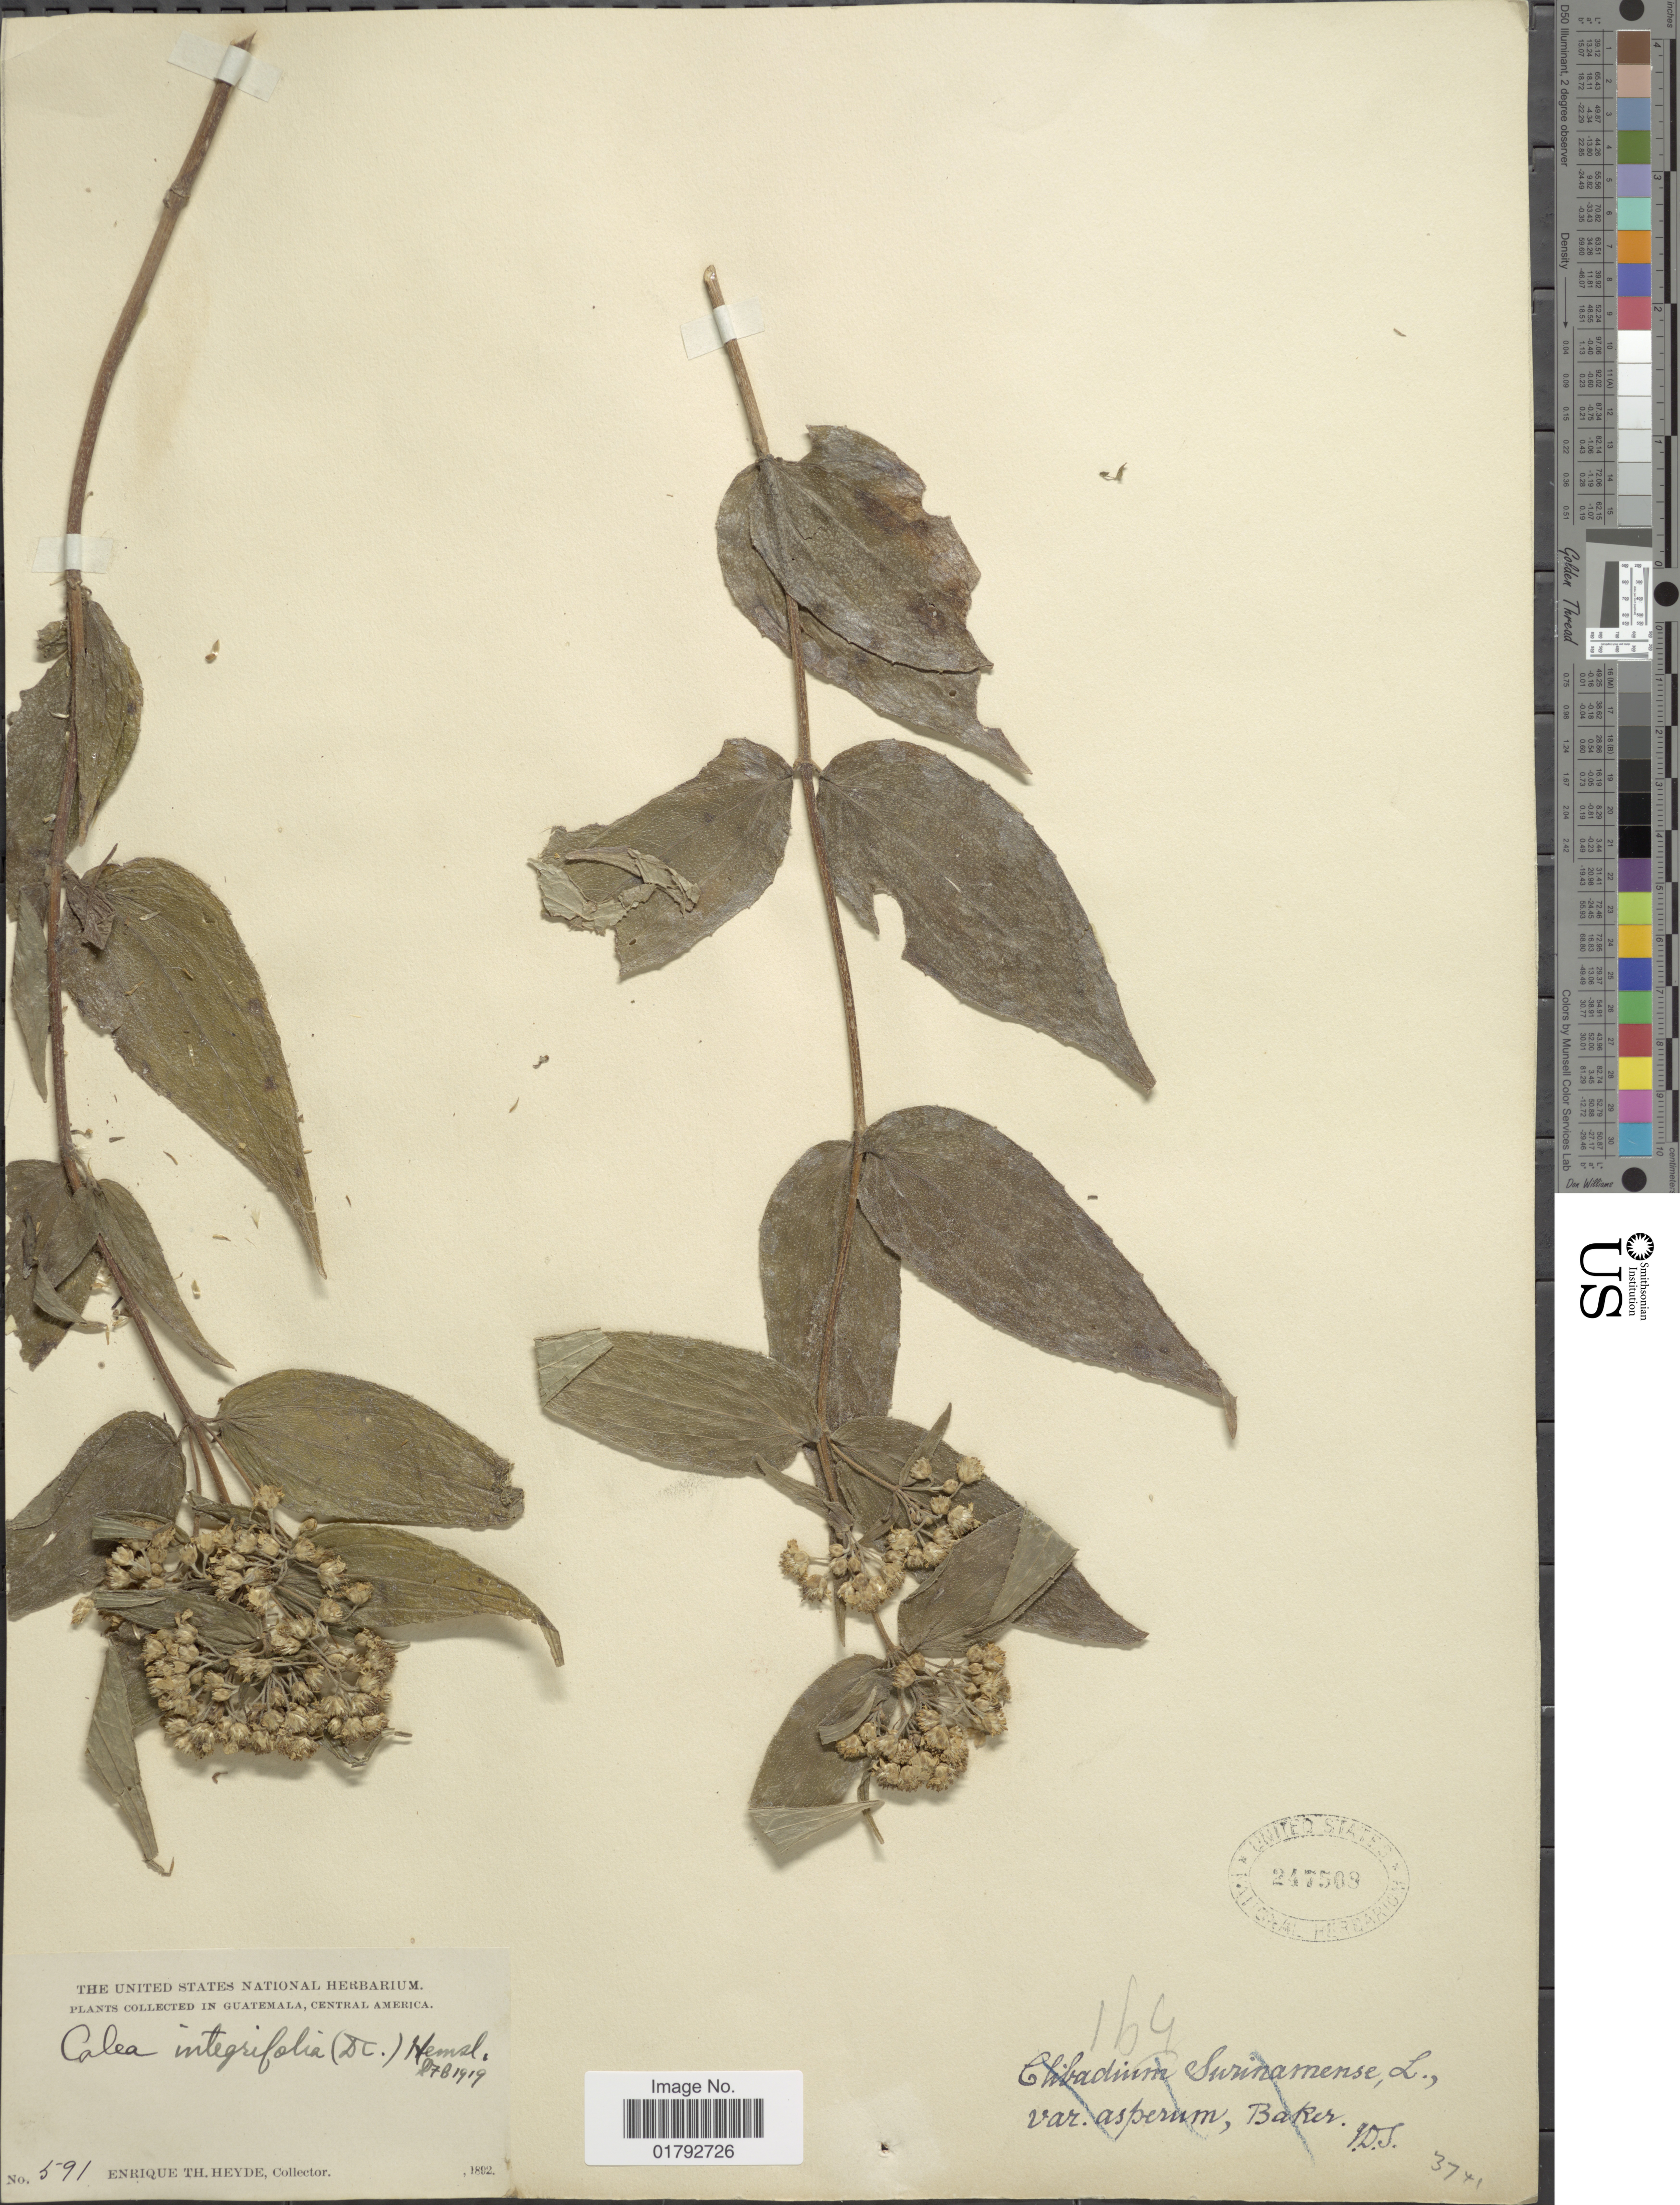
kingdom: Plantae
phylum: Tracheophyta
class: Magnoliopsida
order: Asterales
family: Asteraceae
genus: Alloispermum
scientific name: Alloispermum integrifolium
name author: (DC.) H. Rob.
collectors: E. T. Heyde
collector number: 591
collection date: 1892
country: Guatemala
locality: Guatemala, Central America.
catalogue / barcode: US 247508